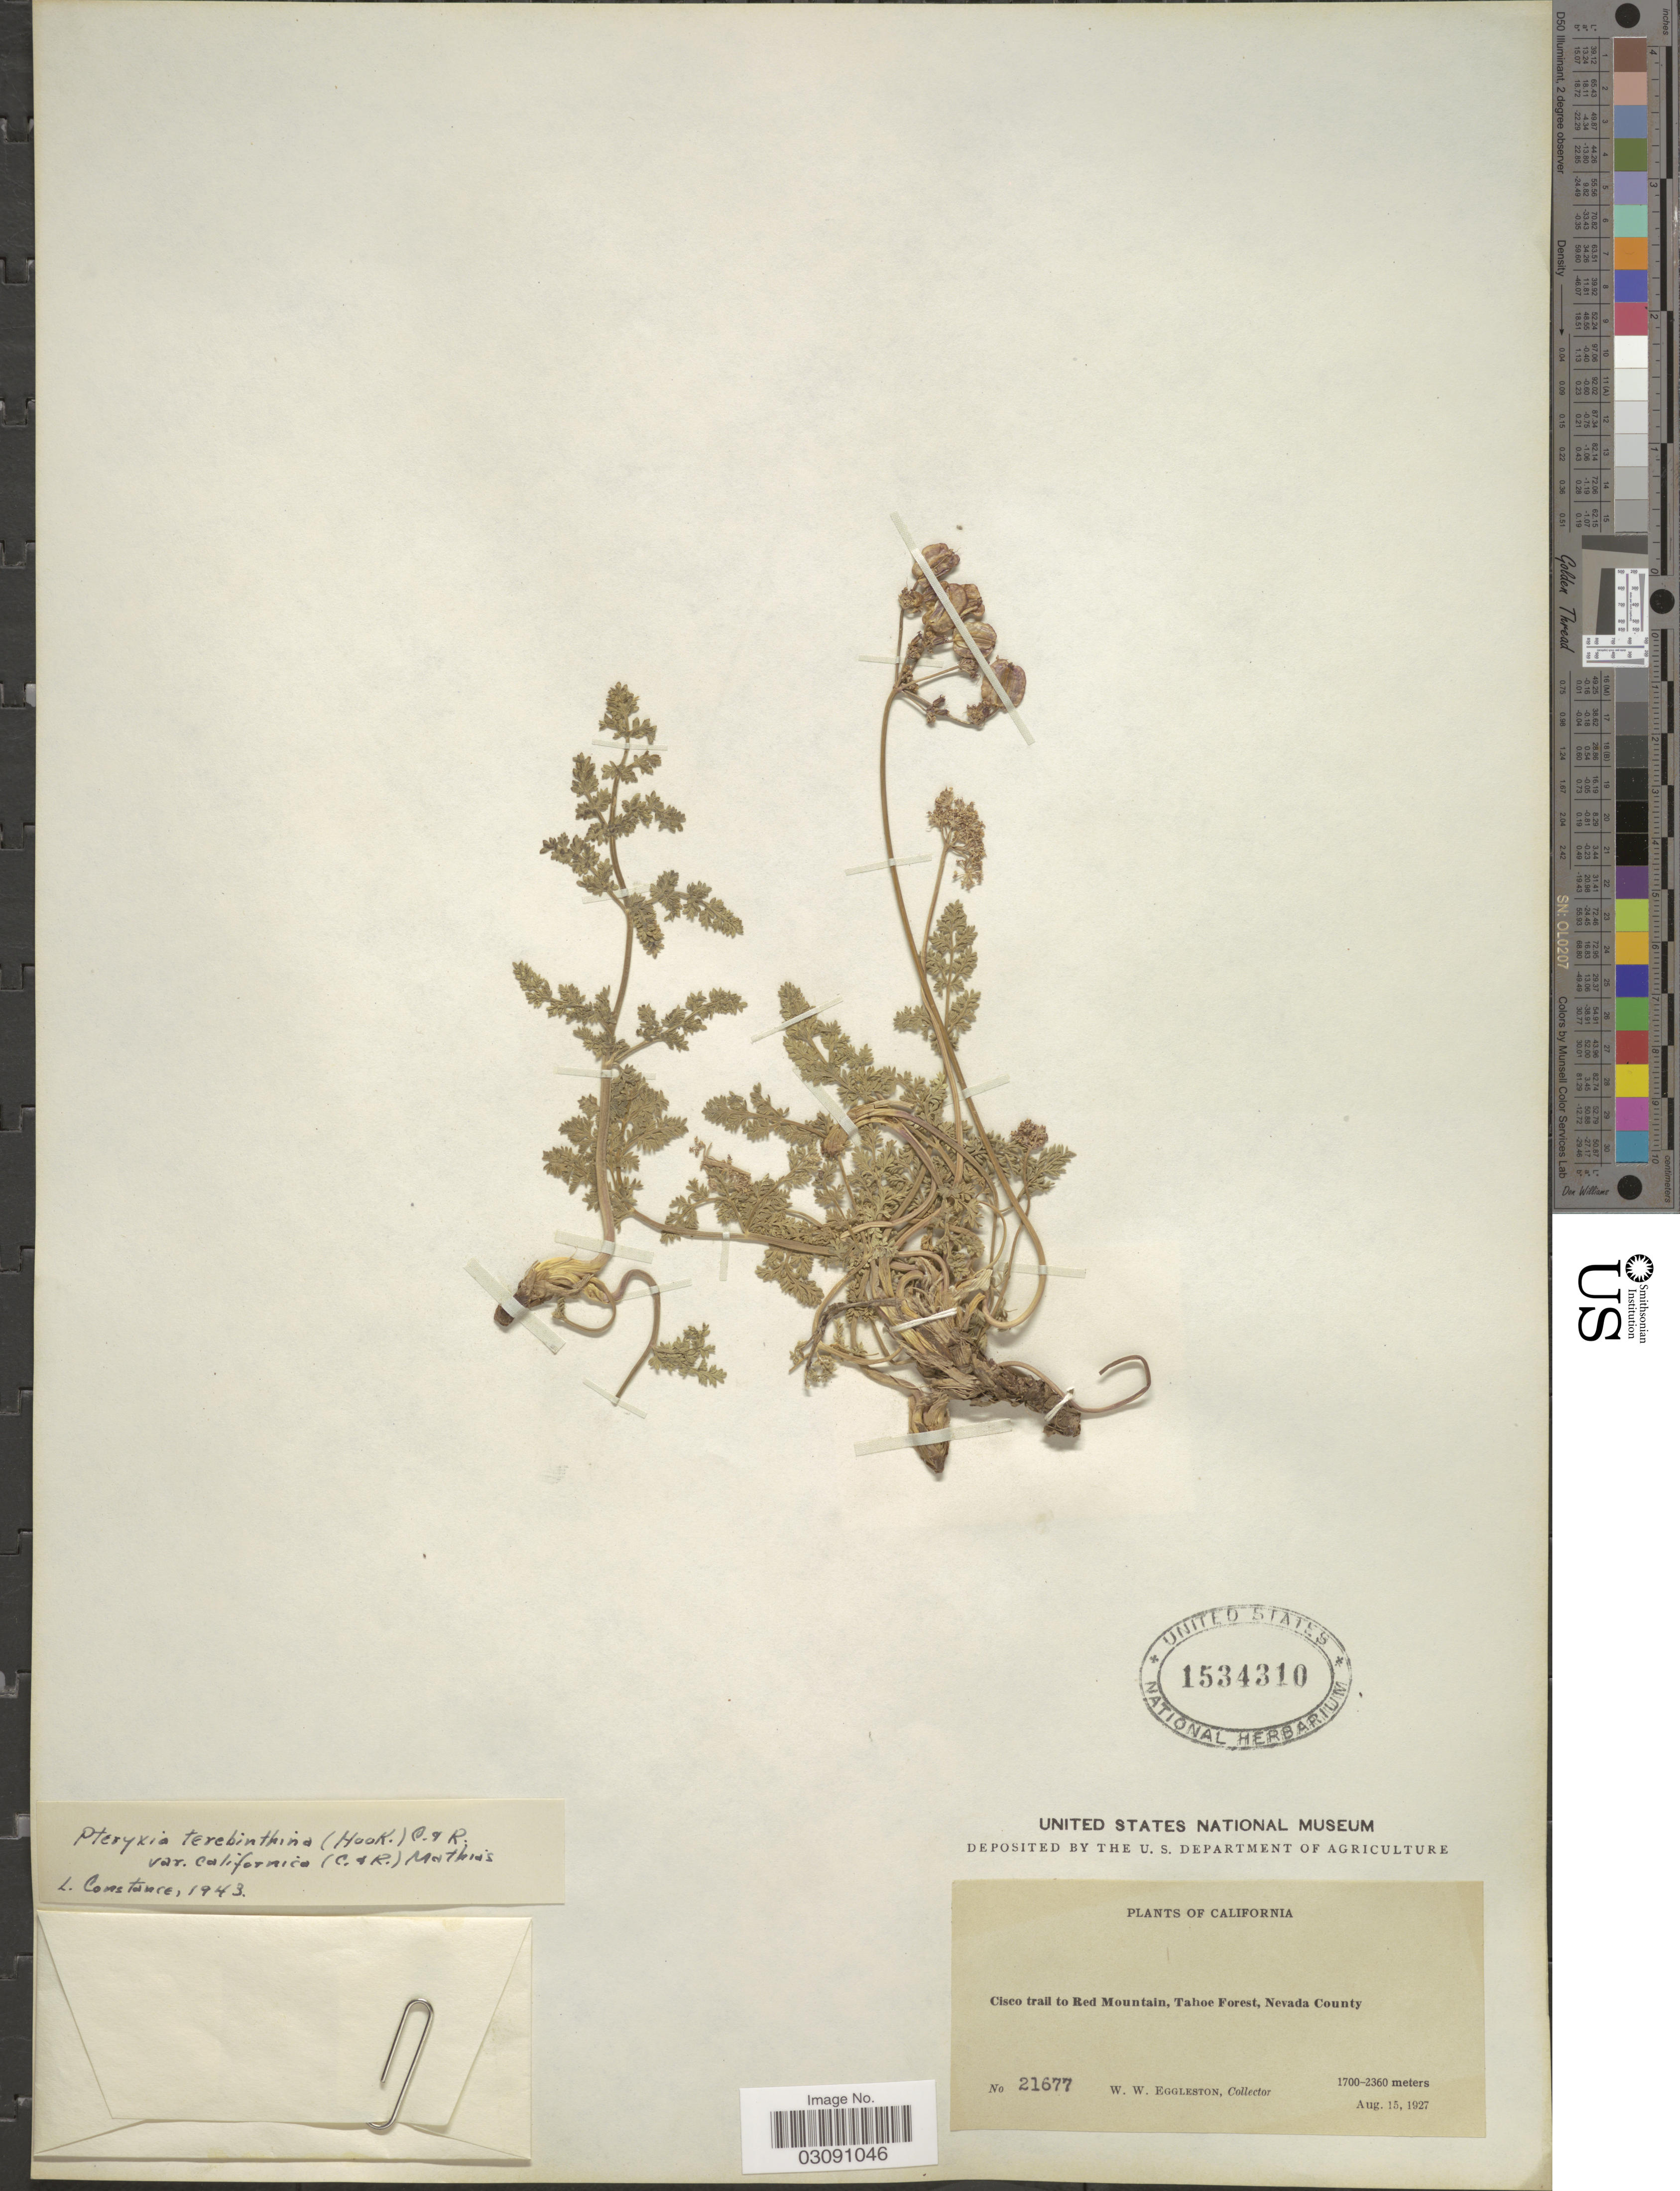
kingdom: Plantae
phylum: Tracheophyta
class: Magnoliopsida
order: Apiales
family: Apiaceae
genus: Pteryxia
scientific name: Pteryxia terebinthina var. californica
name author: (J.M. Coult. & Rose) Mathias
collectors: W. W. Eggleston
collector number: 21677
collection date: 1927-08-15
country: United States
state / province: California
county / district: Nevada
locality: Cisco trail to Red Mountain, Tahoe Forest, Nevada County.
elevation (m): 1700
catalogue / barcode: US 1534310